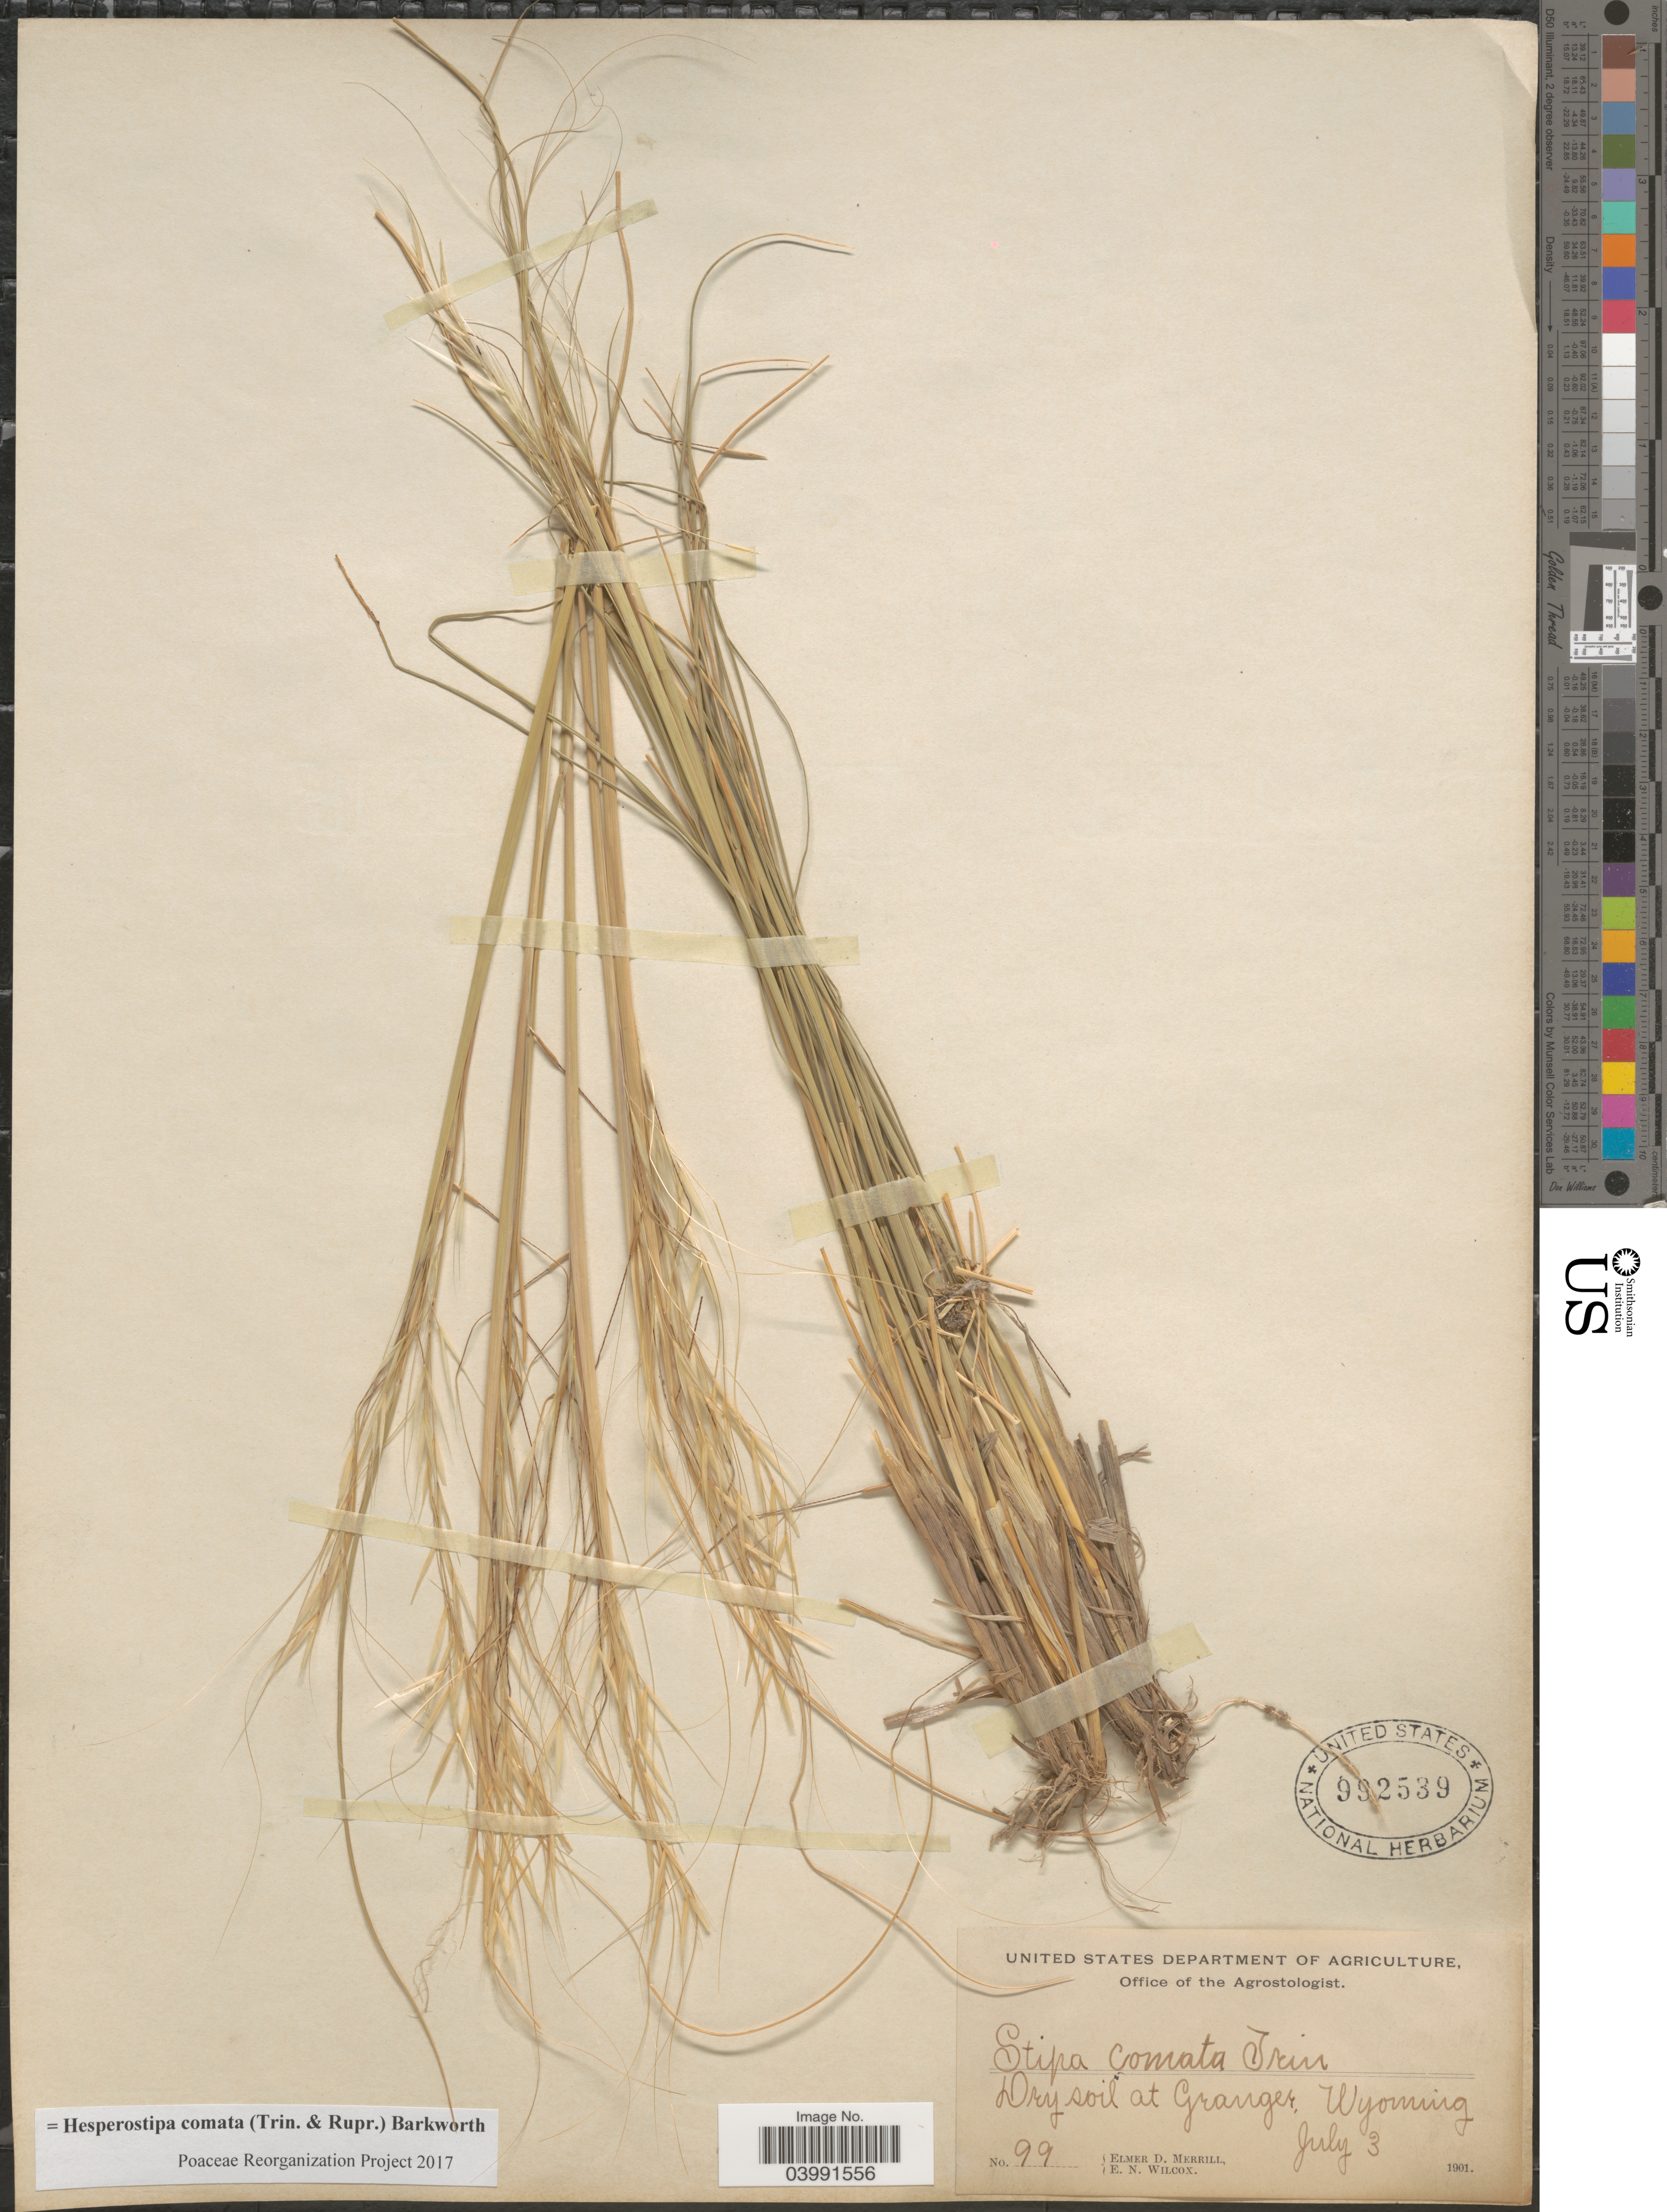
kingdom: Plantae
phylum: Tracheophyta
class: Liliopsida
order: Poales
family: Poaceae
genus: Hesperostipa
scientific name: Hesperostipa comata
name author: (Trin. & Rupr.) Barkworth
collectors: E. D. Merrill & E. Wilcox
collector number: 99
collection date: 1901-07-03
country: United States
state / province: Wyoming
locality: Dry soil at Granger.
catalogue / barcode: US 992539